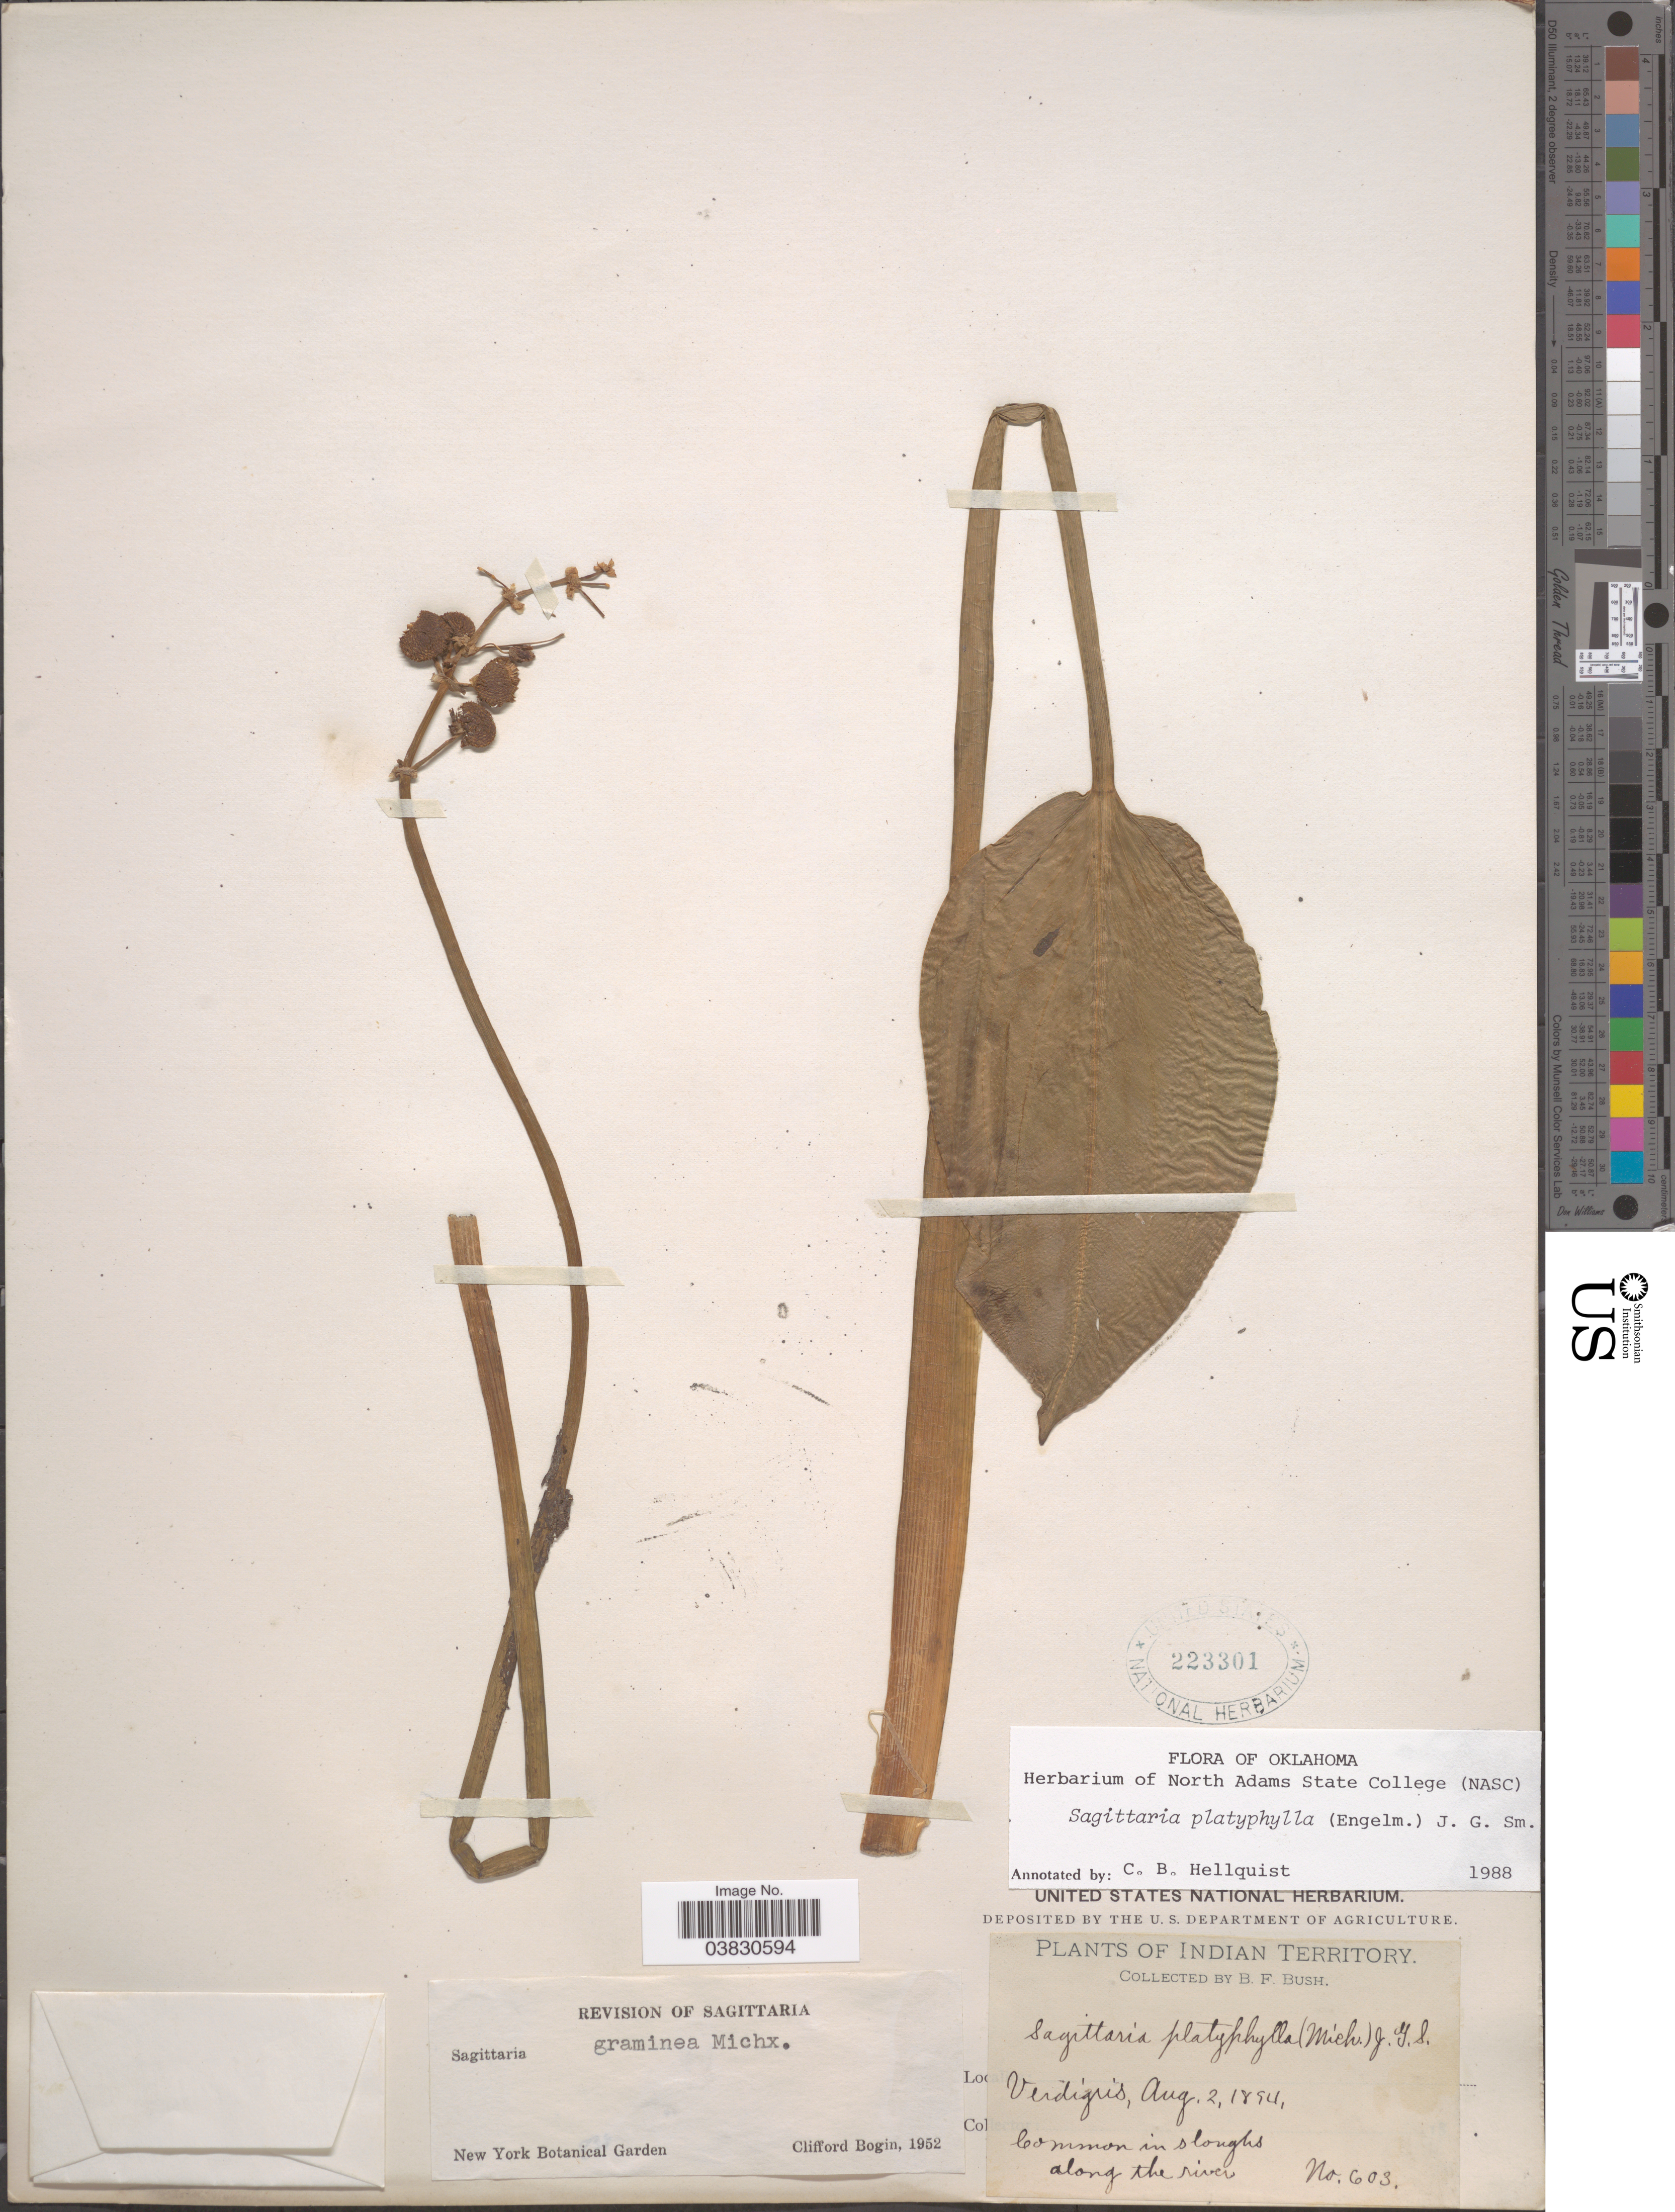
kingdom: Plantae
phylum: Tracheophyta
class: Liliopsida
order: Alismatales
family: Alismataceae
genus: Sagittaria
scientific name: Sagittaria platyphylla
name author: (Englem.) J.G. Sm.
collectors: B. F. Bush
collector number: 603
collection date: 1894-08-02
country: United States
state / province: Oklahoma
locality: Indian Territory. Verdigris. along the river.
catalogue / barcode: US 223301